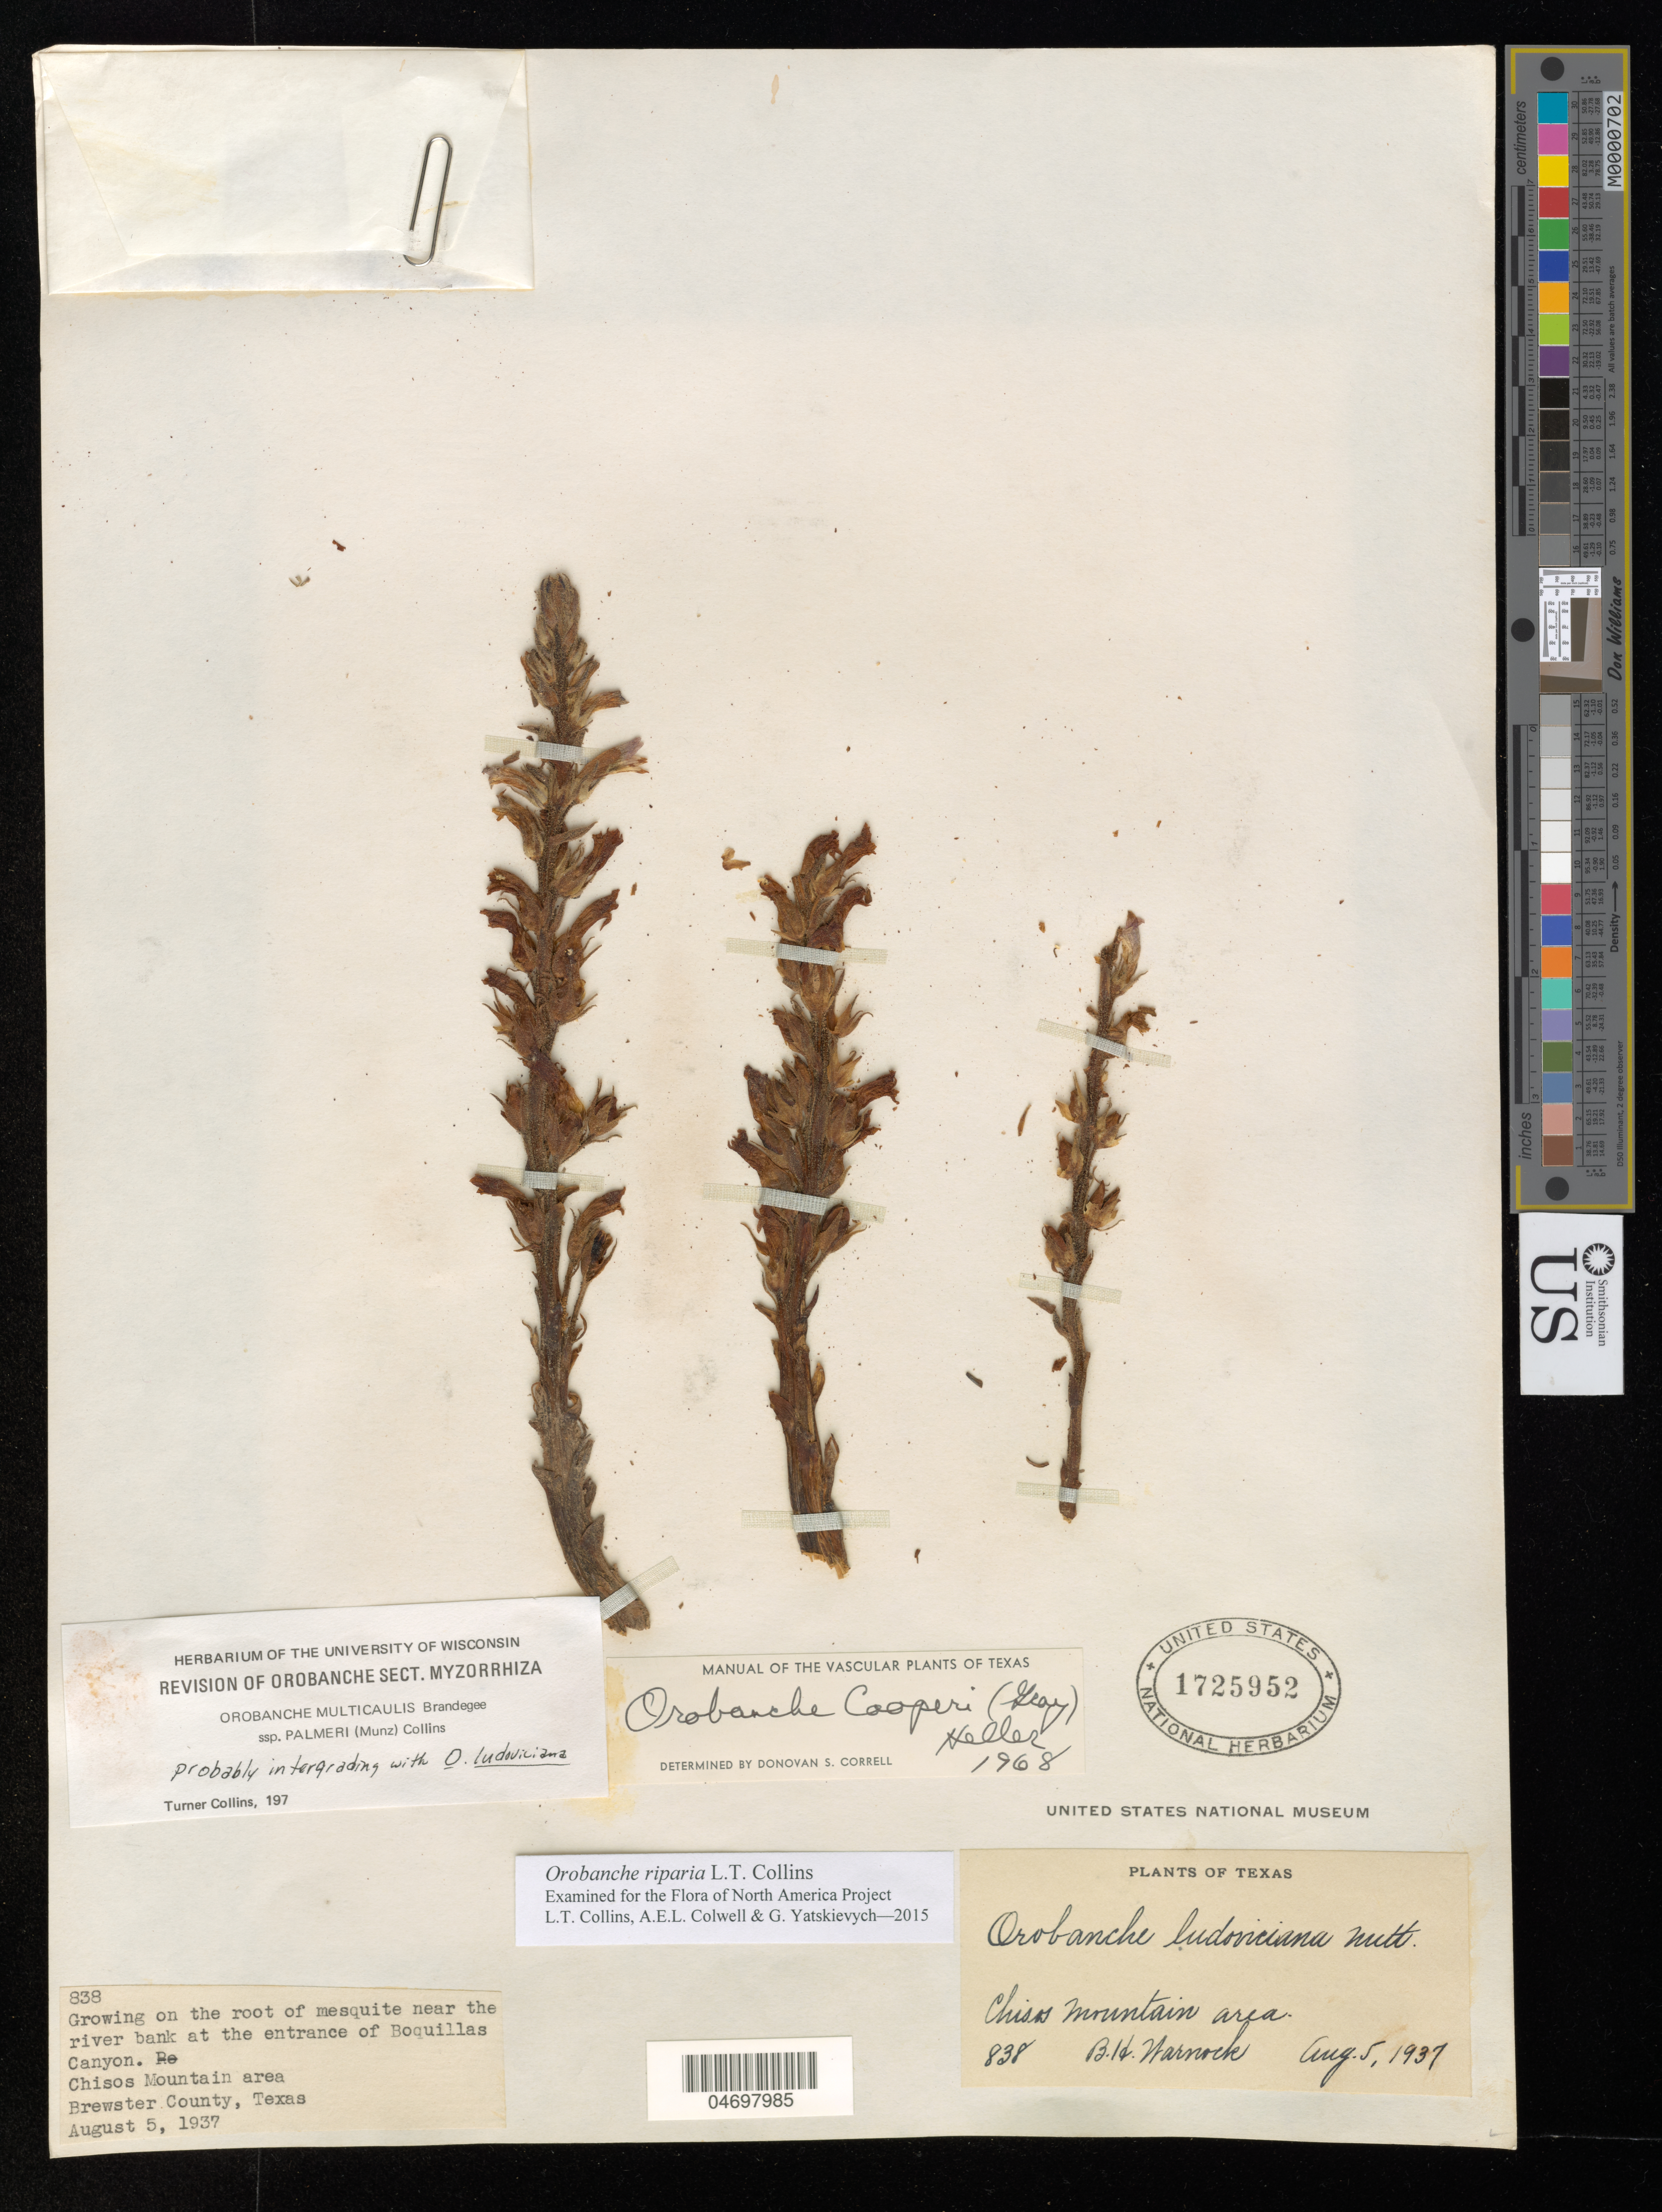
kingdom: Plantae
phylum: Tracheophyta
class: Magnoliopsida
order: Lamiales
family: Orobanchaceae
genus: Orobanche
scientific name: Orobanche riparia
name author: L.T. Collins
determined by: Collins, L. T.; Colwell, A. E.; Yatskievych, G. A.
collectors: B. H. Warnock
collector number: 838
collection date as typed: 05 Aug 1937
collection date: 1937-08-05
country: United States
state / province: Texas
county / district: Brewster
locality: Chisos Mts. area; entrance of Boquillas Canyon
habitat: Near the river bank at the entrance of the canyon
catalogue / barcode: US 1725952